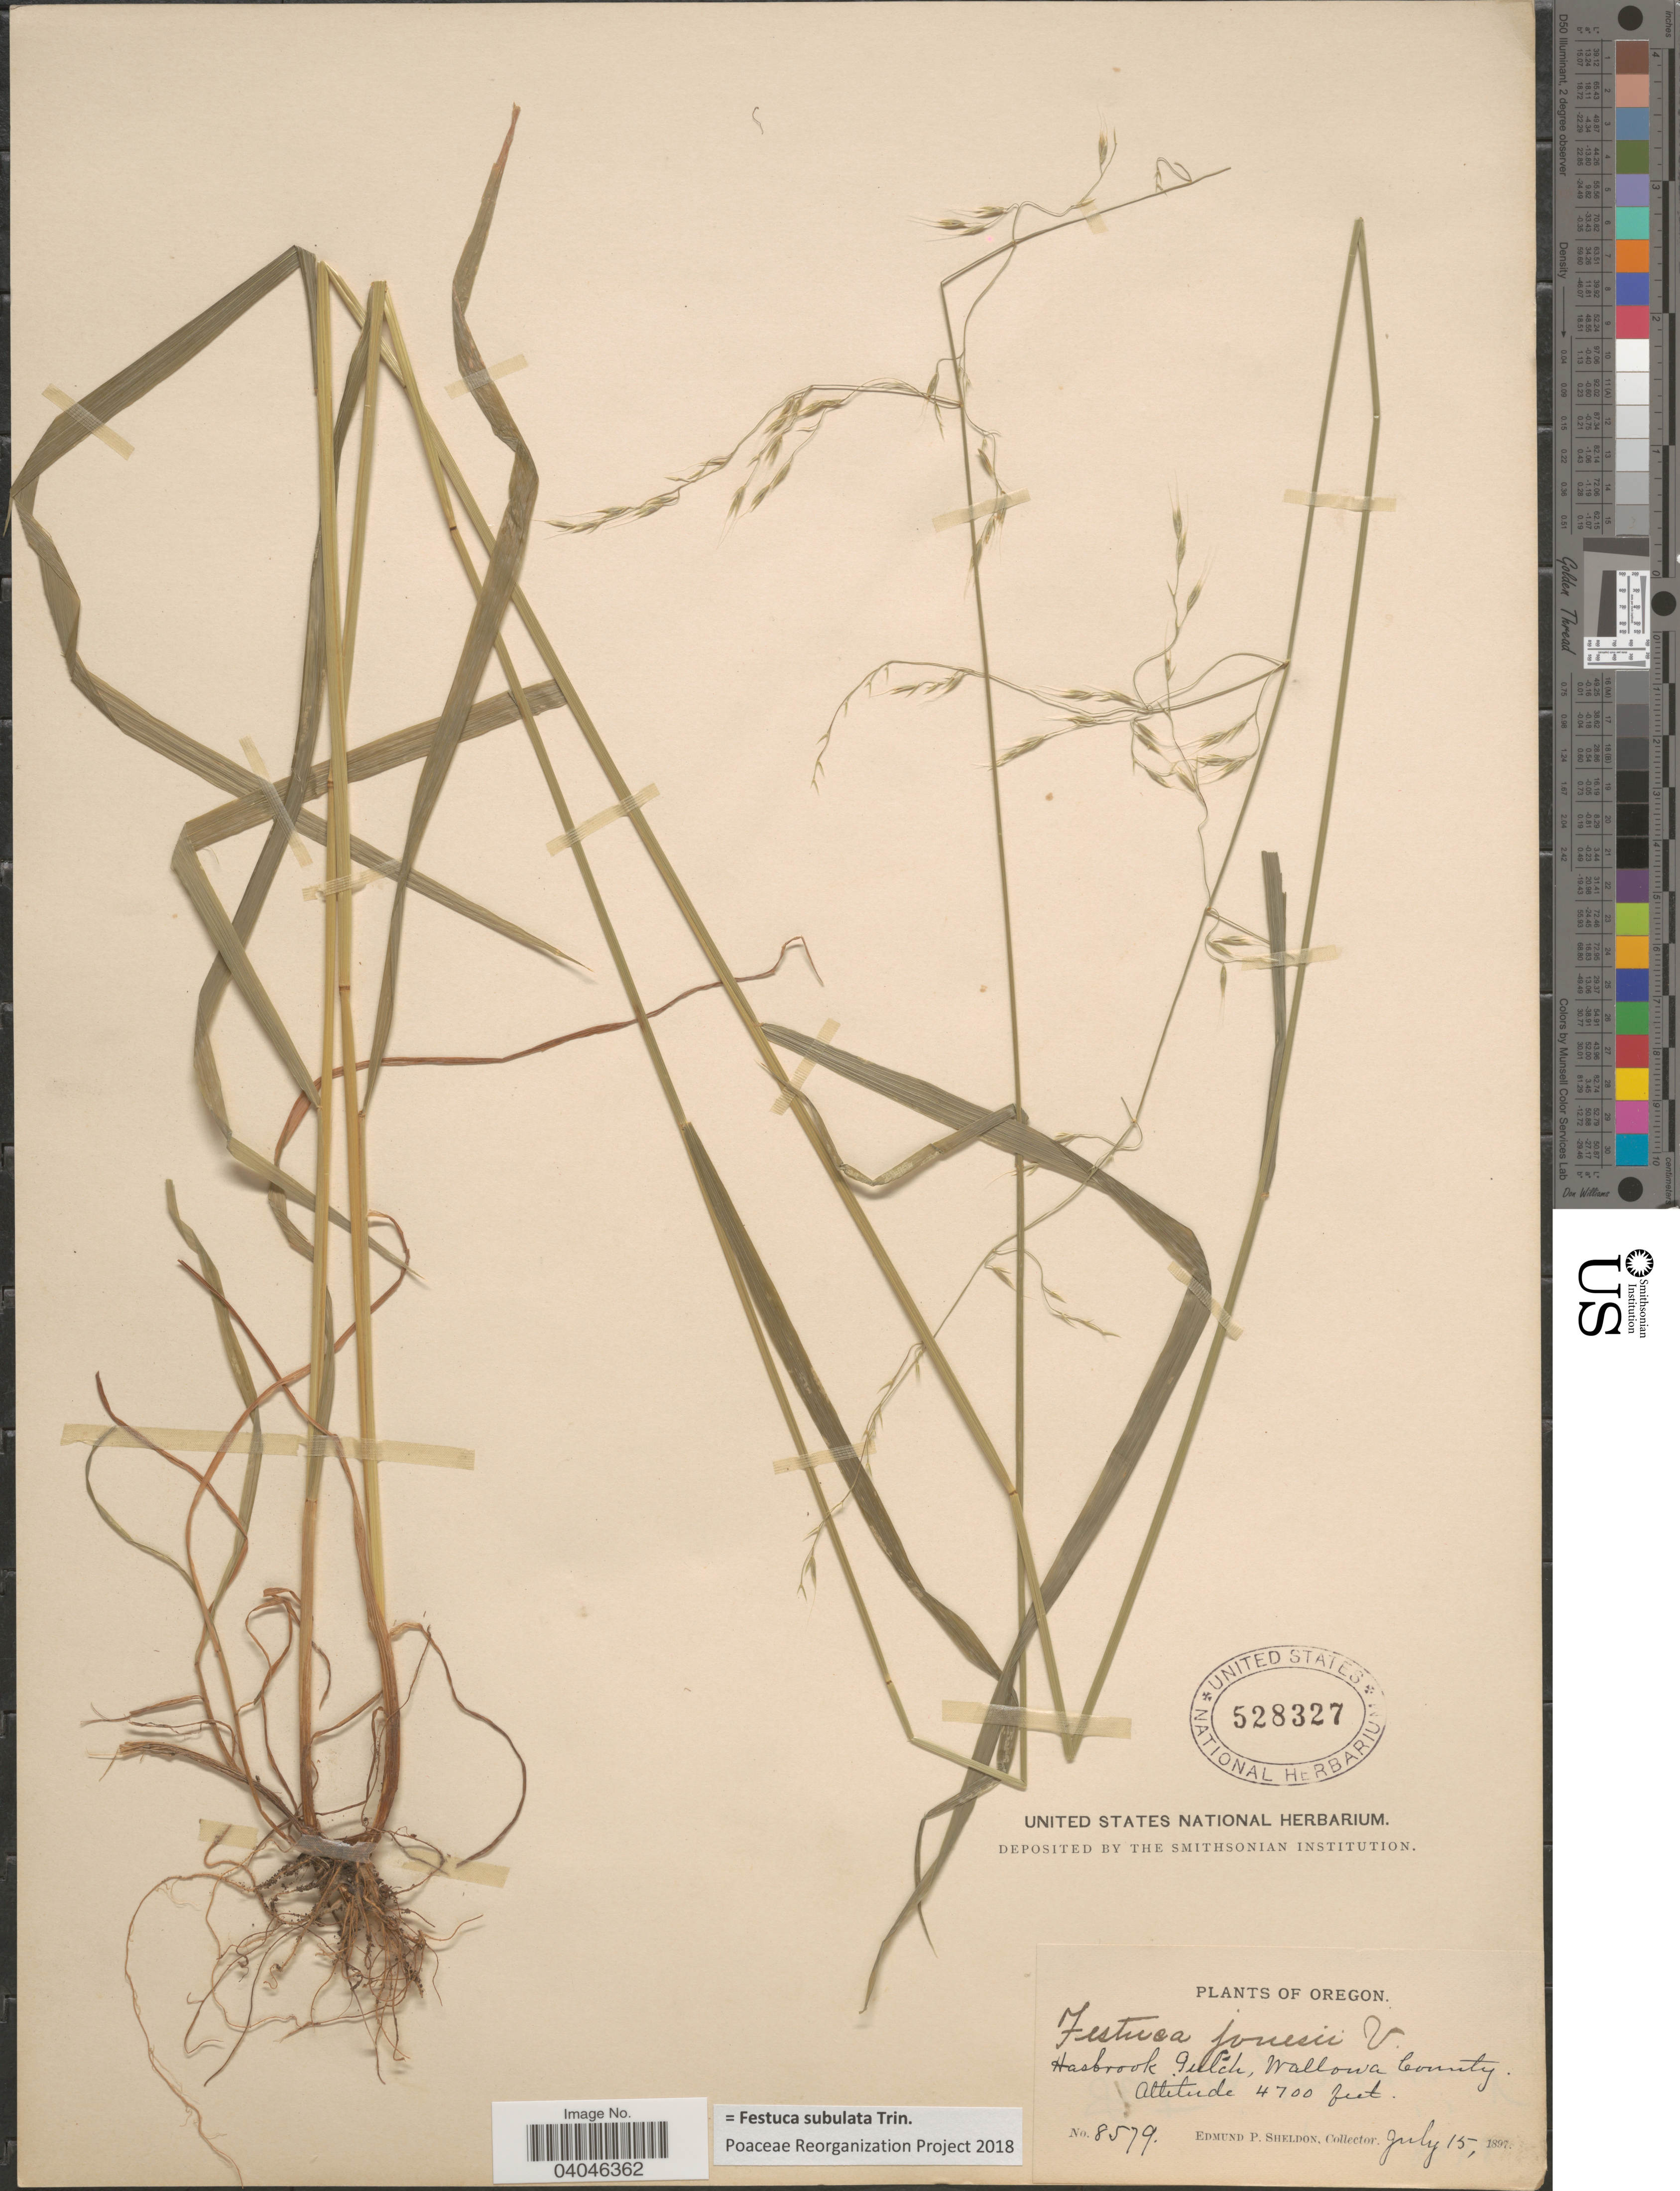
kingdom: Plantae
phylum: Tracheophyta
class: Liliopsida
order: Poales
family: Poaceae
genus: Festuca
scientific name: Festuca subulata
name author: Trin.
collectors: E. P. Sheldon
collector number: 8579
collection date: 1897-07-15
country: United States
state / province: Oregon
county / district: Wallowa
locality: Hasbrook Gulch, Wallowa County.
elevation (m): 1433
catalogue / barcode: US 528327